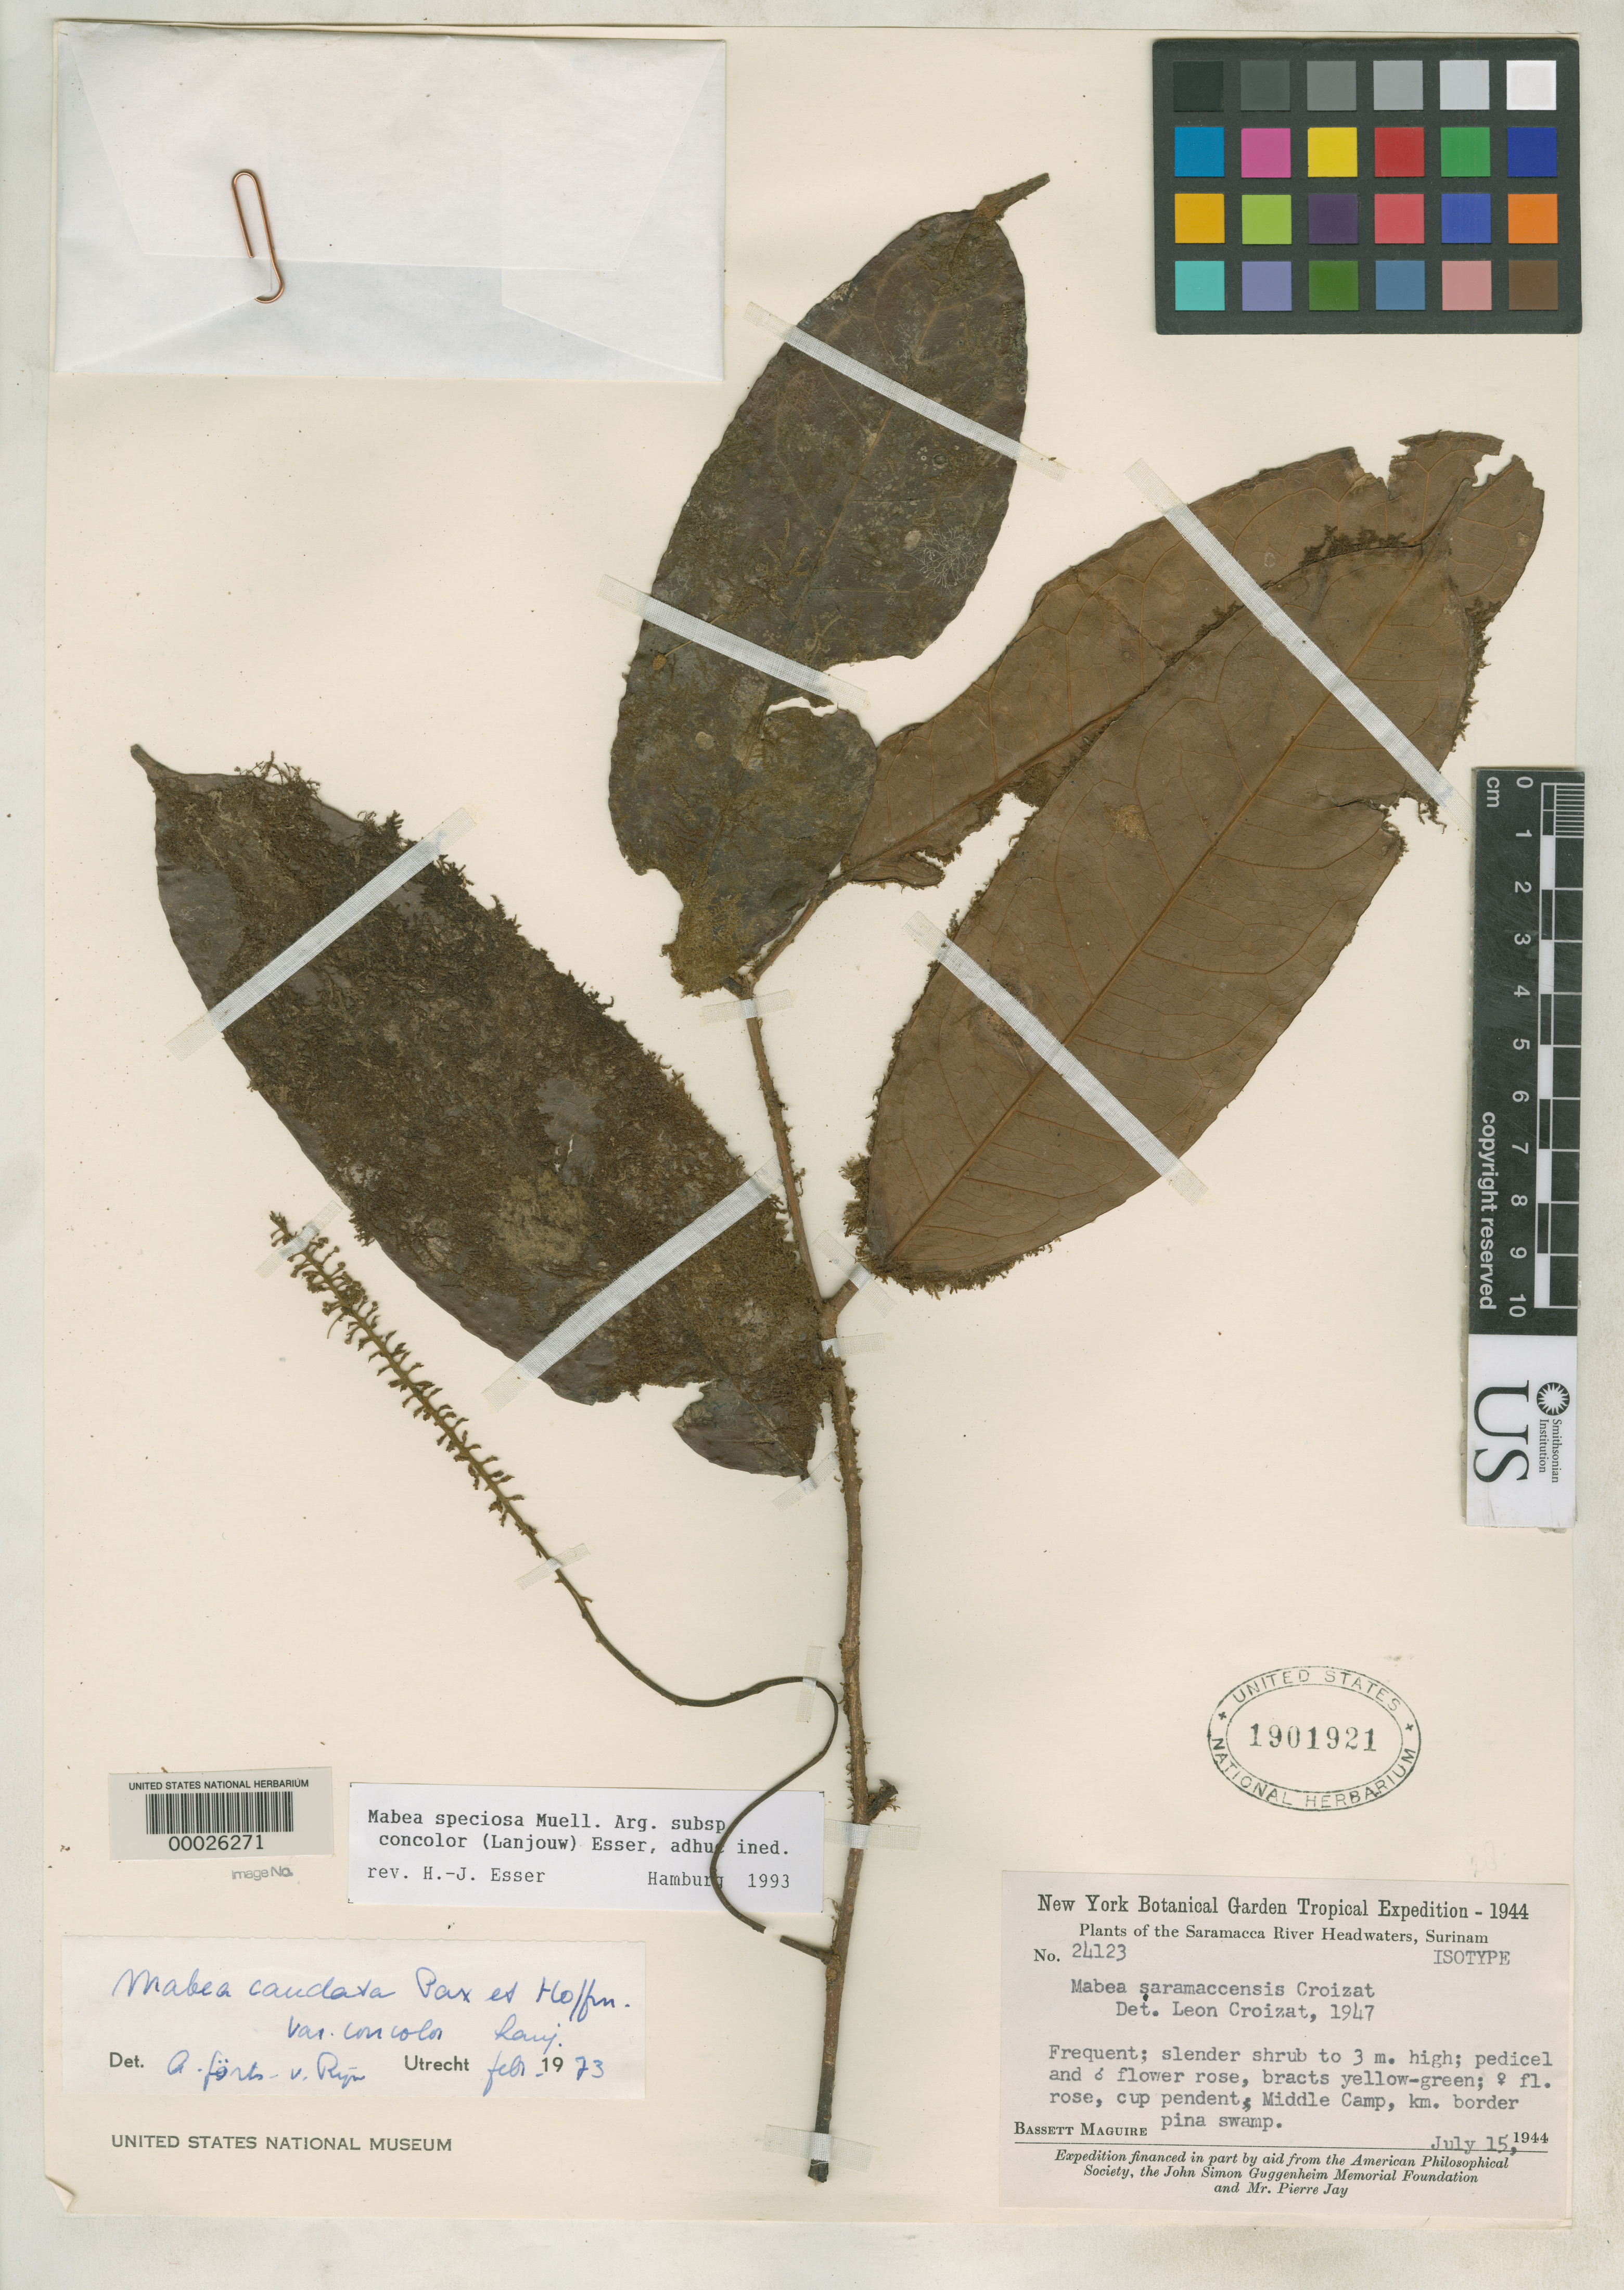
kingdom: Plantae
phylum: Tracheophyta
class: Magnoliopsida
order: Malpighiales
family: Euphorbiaceae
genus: Mabea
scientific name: Mabea saramaccensis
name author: Croizat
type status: Isotype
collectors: B. Maguire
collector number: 24123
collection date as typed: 15 Jul 1944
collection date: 1944-07-15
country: Suriname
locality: Saramacca River Headwaters.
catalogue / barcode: US 1901921